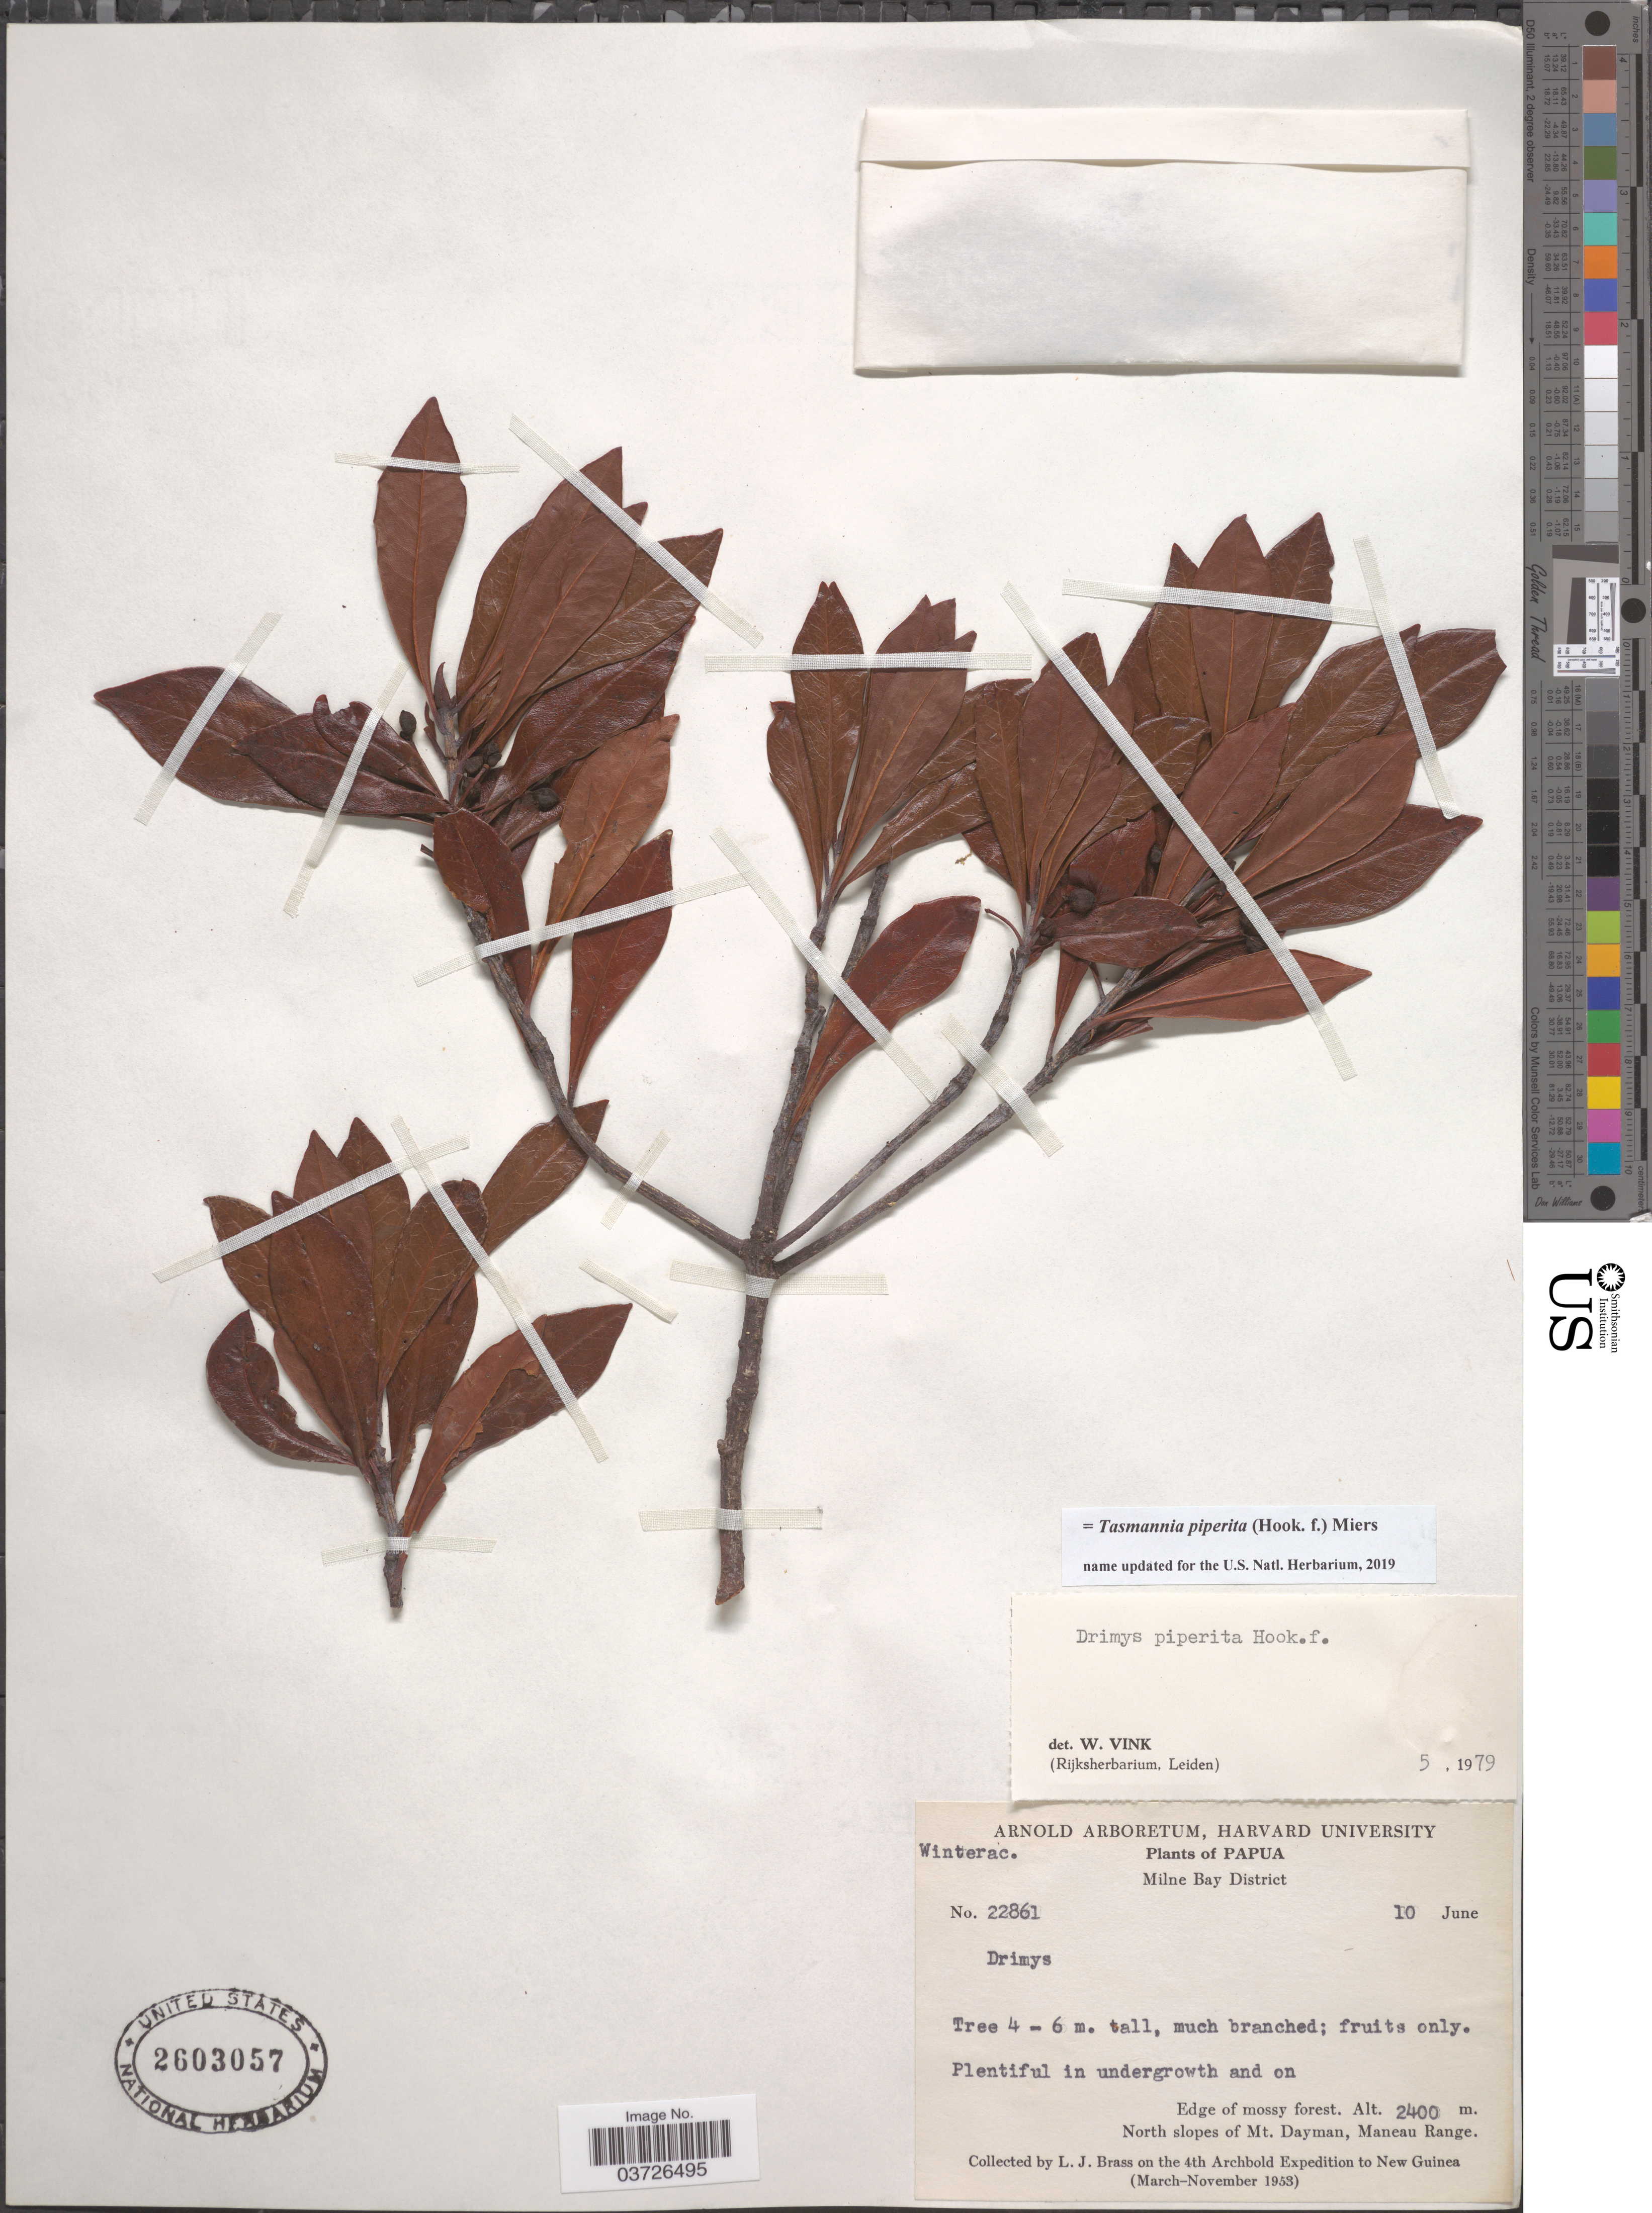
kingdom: Plantae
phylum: Tracheophyta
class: Magnoliopsida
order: Canellales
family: Winteraceae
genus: Tasmannia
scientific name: Tasmannia piperita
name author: (Hook. f.) Miers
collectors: L. J. Brass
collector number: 22861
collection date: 1953-06-10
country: Papua New Guinea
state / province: Milne Bay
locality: Milne Bay District. North slopes of Mt. Dayman, Maneau Range.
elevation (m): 2400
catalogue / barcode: US 2603057